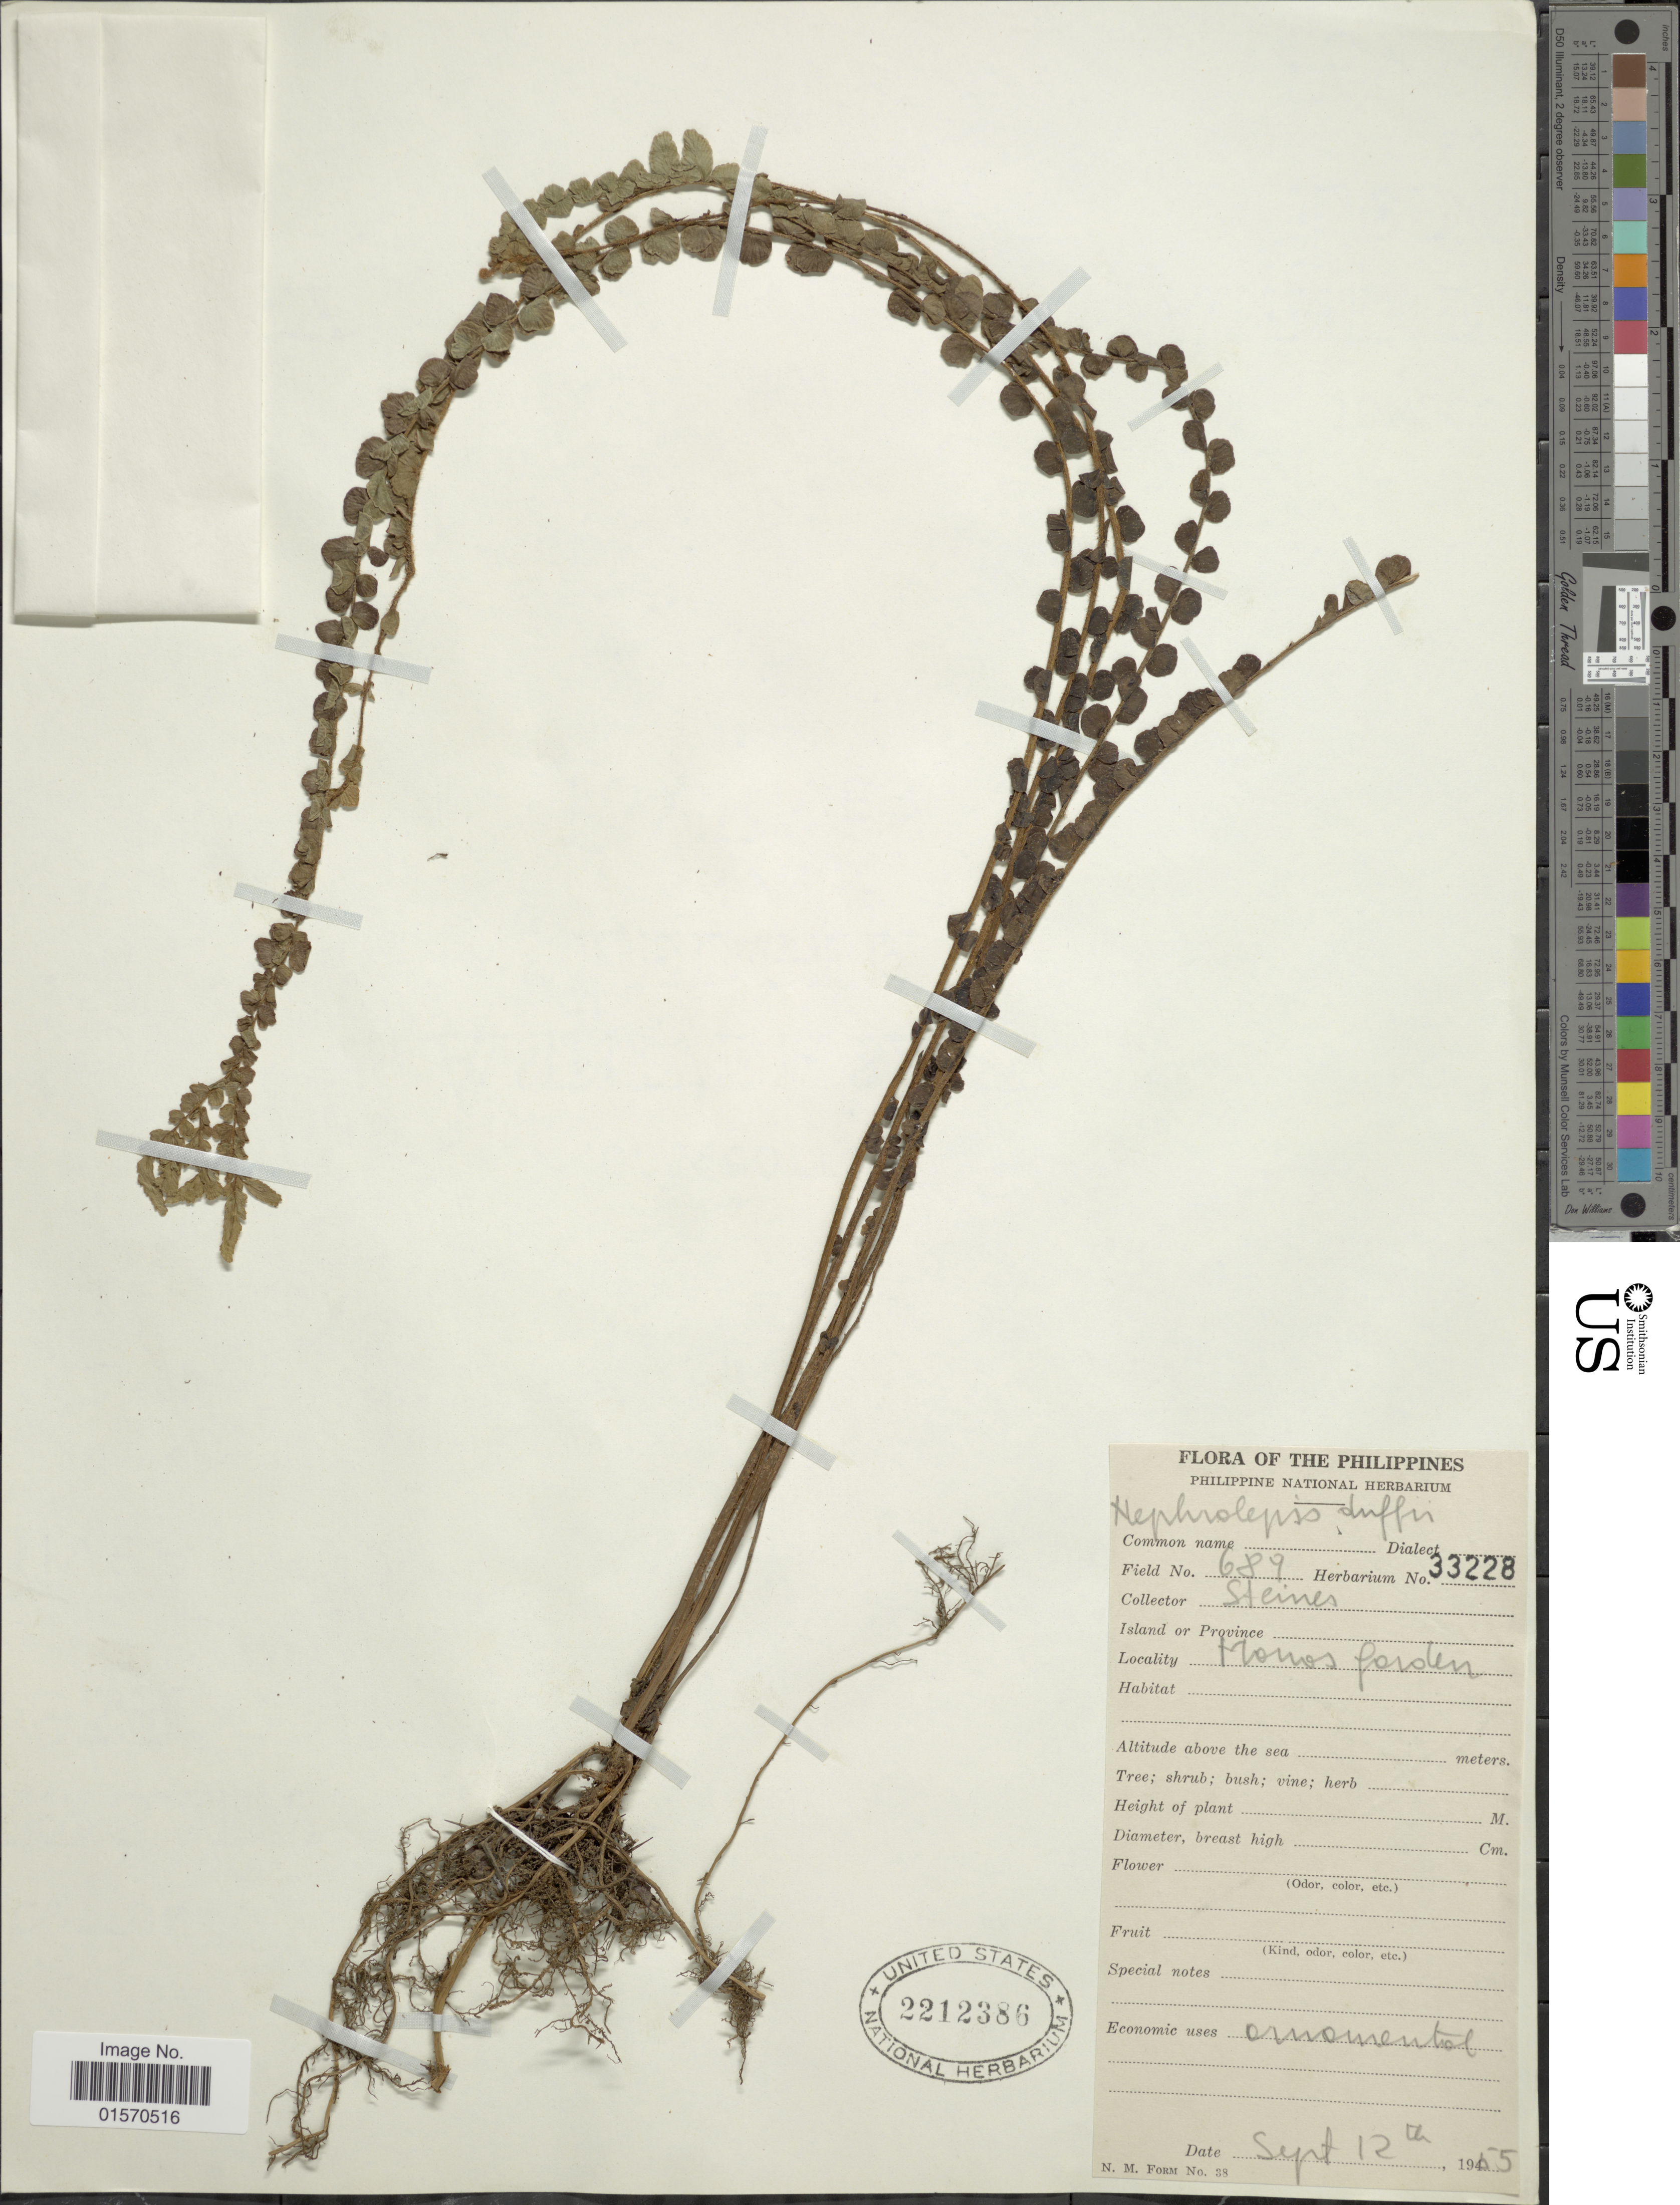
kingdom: Plantae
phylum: Tracheophyta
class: Polypodiopsida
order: Polypodiales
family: Nephrolepidaceae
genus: Nephrolepis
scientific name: Nephrolepis duffii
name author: T. Moore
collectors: Steiner, --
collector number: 689/33228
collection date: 1955-09-12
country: Philippines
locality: Monos garden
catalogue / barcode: US 2212386